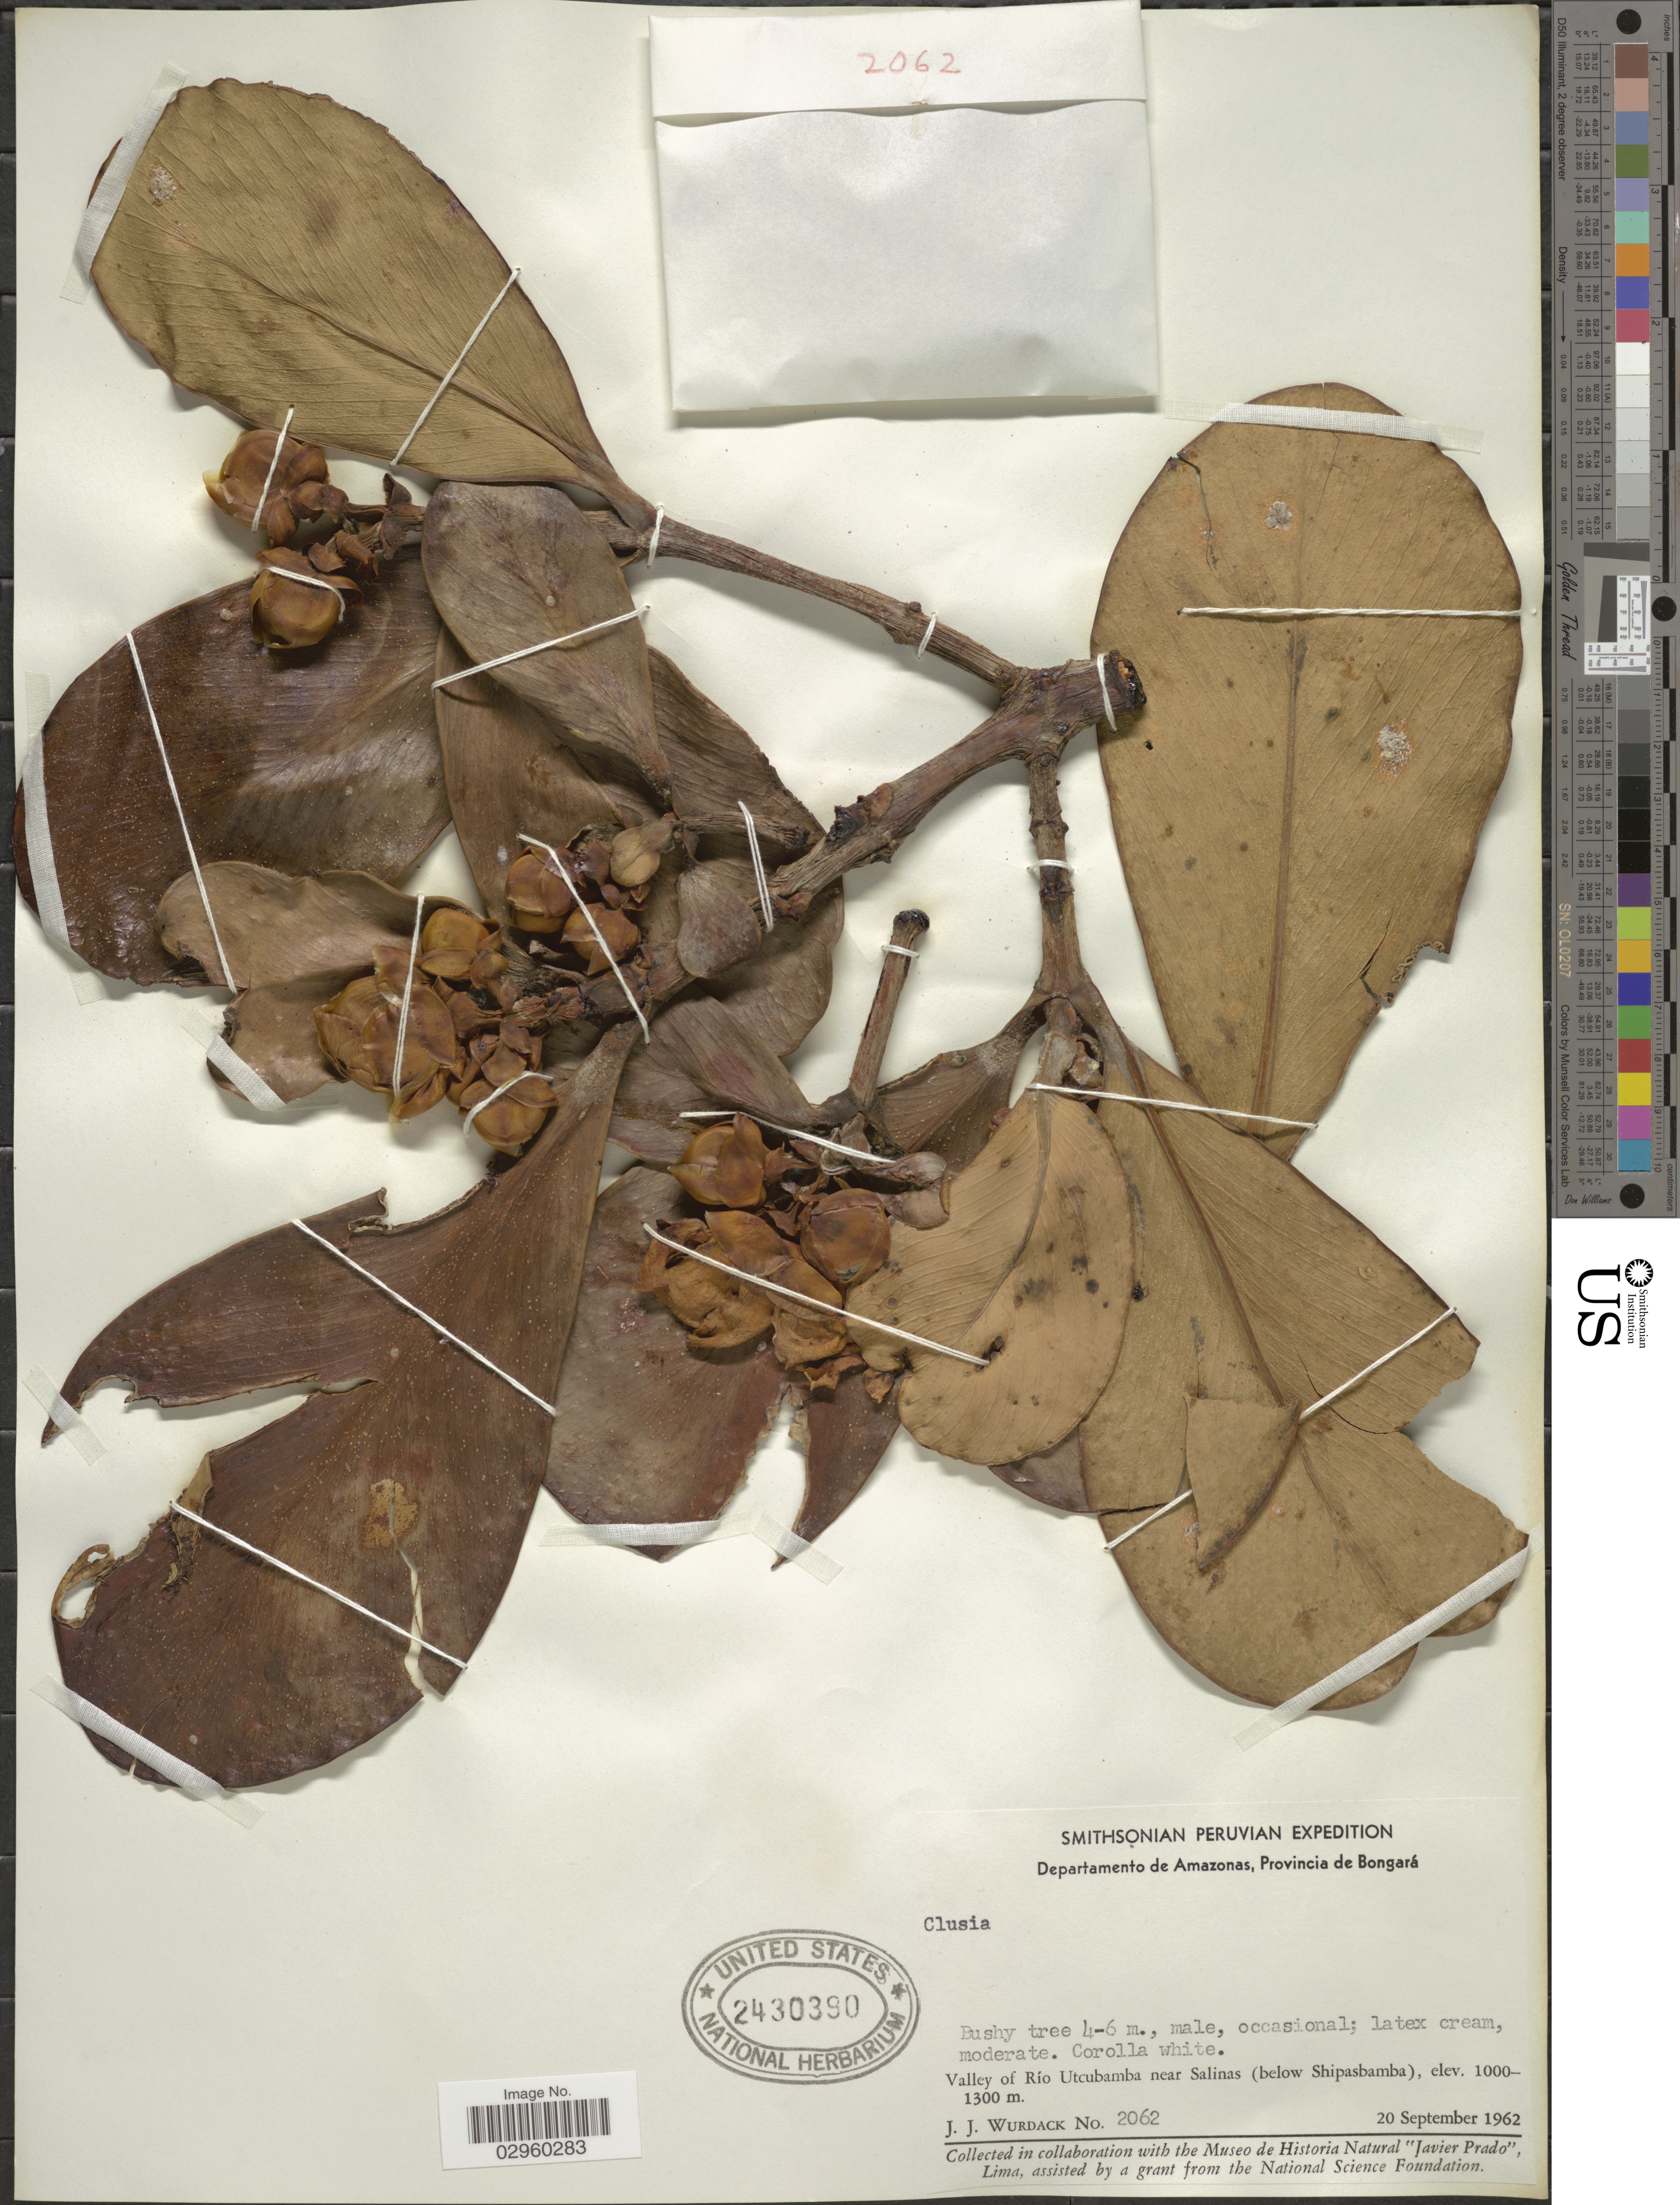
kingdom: Plantae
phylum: Tracheophyta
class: Magnoliopsida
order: Malpighiales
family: Clusiaceae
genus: Clusia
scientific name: Clusia sp.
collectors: J. J. Wurdack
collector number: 2062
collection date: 1962-09-20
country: Peru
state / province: Amazonas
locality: Departamento de Amazonas, Provincia de Bongará, Valley of Río Utcubamba near Salinas (below Shipasbamba).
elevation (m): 1000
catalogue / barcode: US 2430390